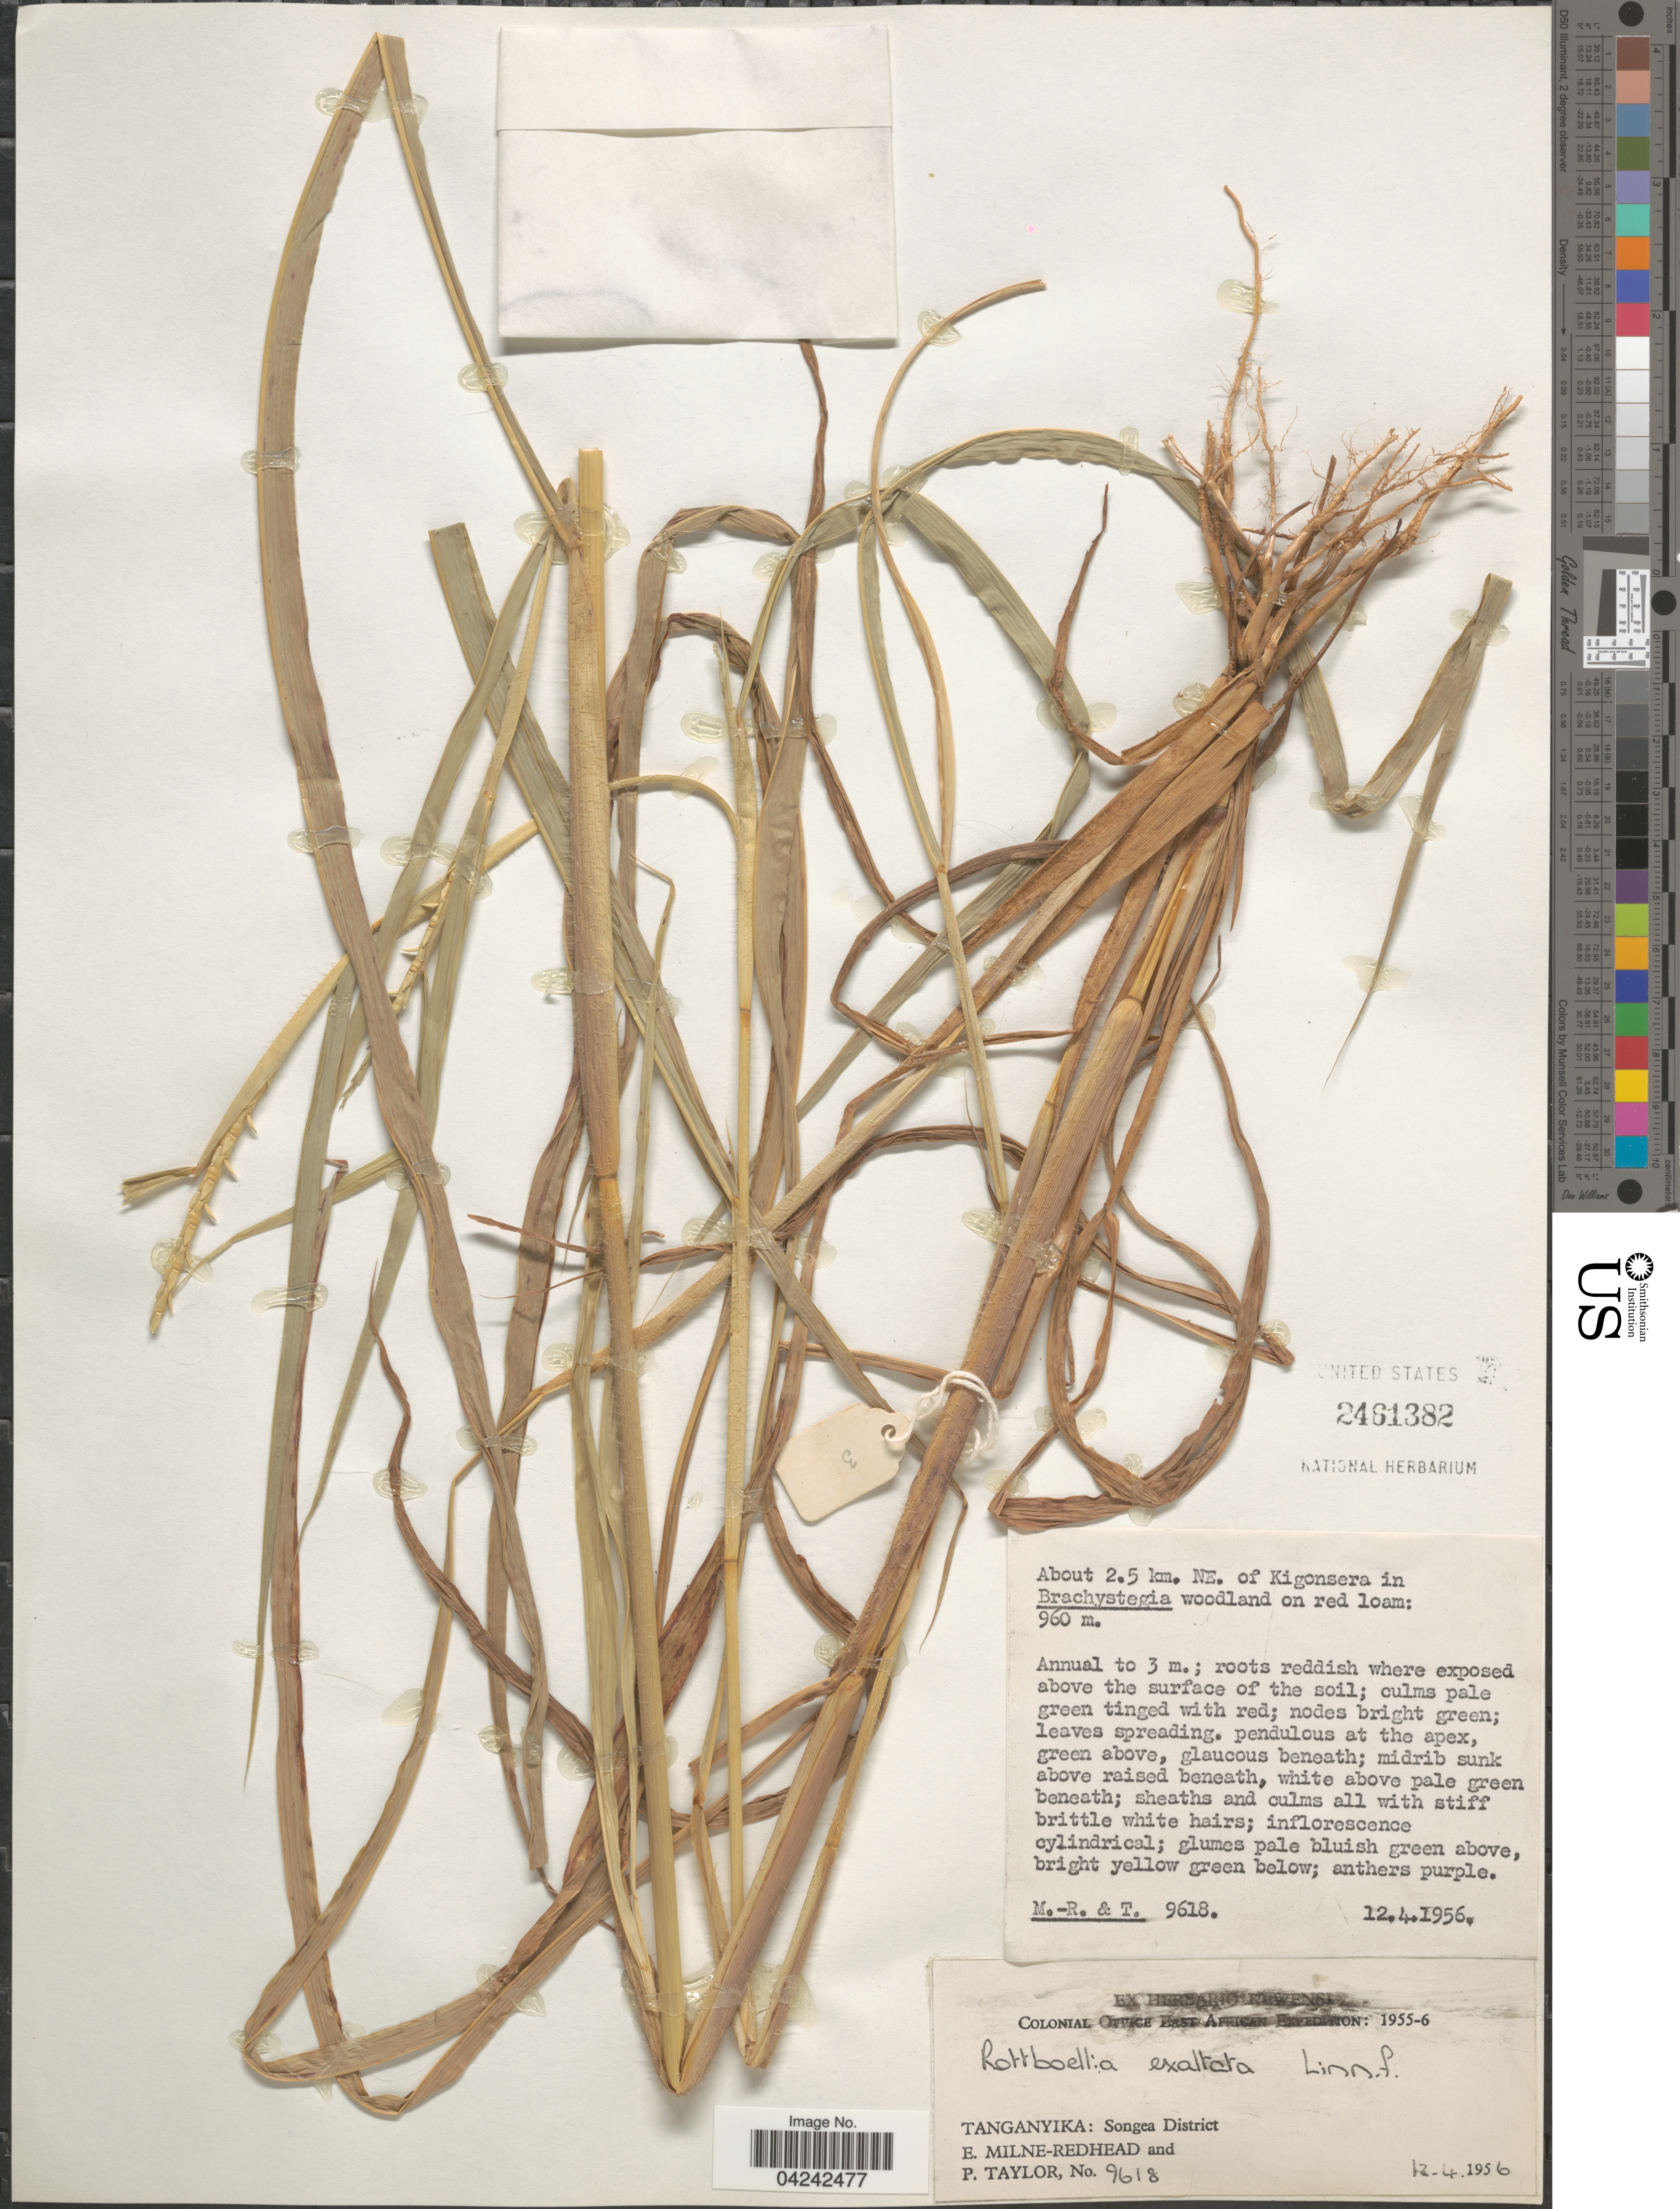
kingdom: Plantae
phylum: Tracheophyta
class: Liliopsida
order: Poales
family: Poaceae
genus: Rottboellia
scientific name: Rottboellia cochinchinensis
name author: (Lour.) Clayton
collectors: E. W. Milne-Redhead & P. Taylor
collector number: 9618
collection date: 1956-04-12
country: Tanzania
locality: Colonial Office East African Expedition: 1955-6. Tanganyika: Songea District. About 2.5 km. NE. of Kigonsera.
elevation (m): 960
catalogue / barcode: US 2461382